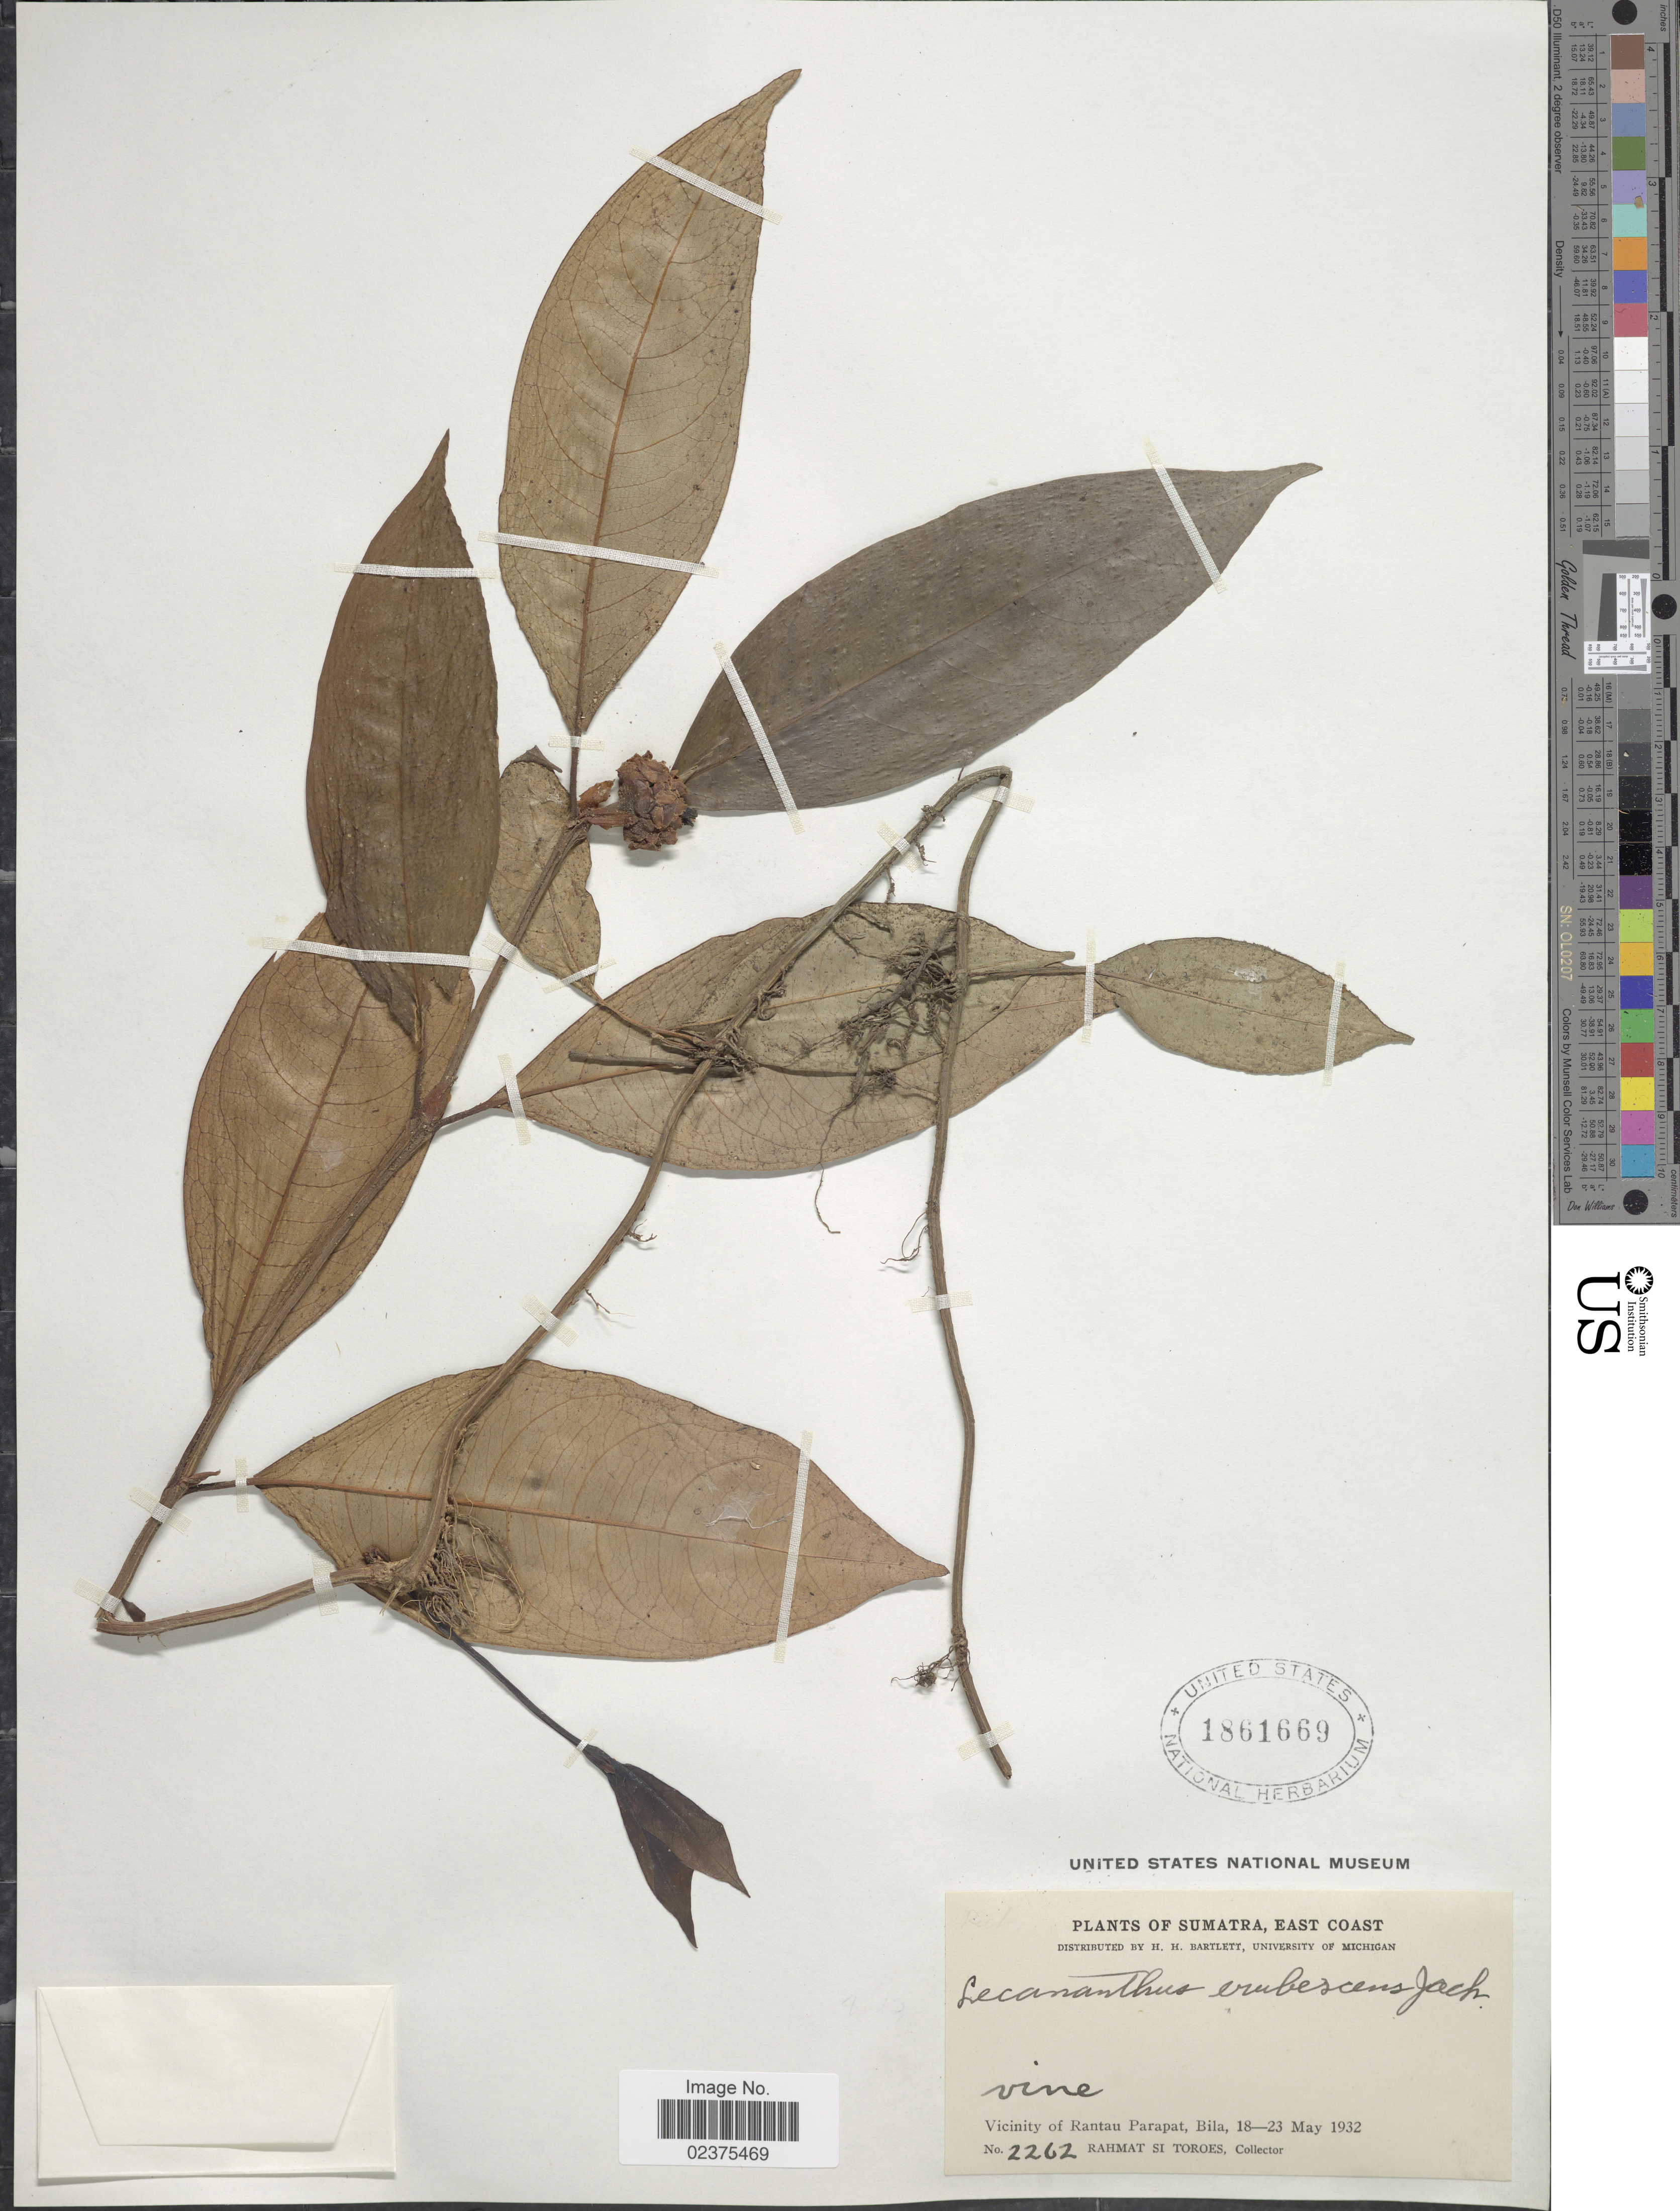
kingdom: Plantae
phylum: Tracheophyta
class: Magnoliopsida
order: Gentianales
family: Rubiaceae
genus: Lecananthus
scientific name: Lecananthus erubescens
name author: Jack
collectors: Rahmat Si Boeea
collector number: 2262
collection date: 1932-05-18/1932-05-23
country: Indonesia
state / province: Sumatra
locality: Sumatra, East Coast, Vicinity of Rantau Parapat, Bila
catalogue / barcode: US 1861669